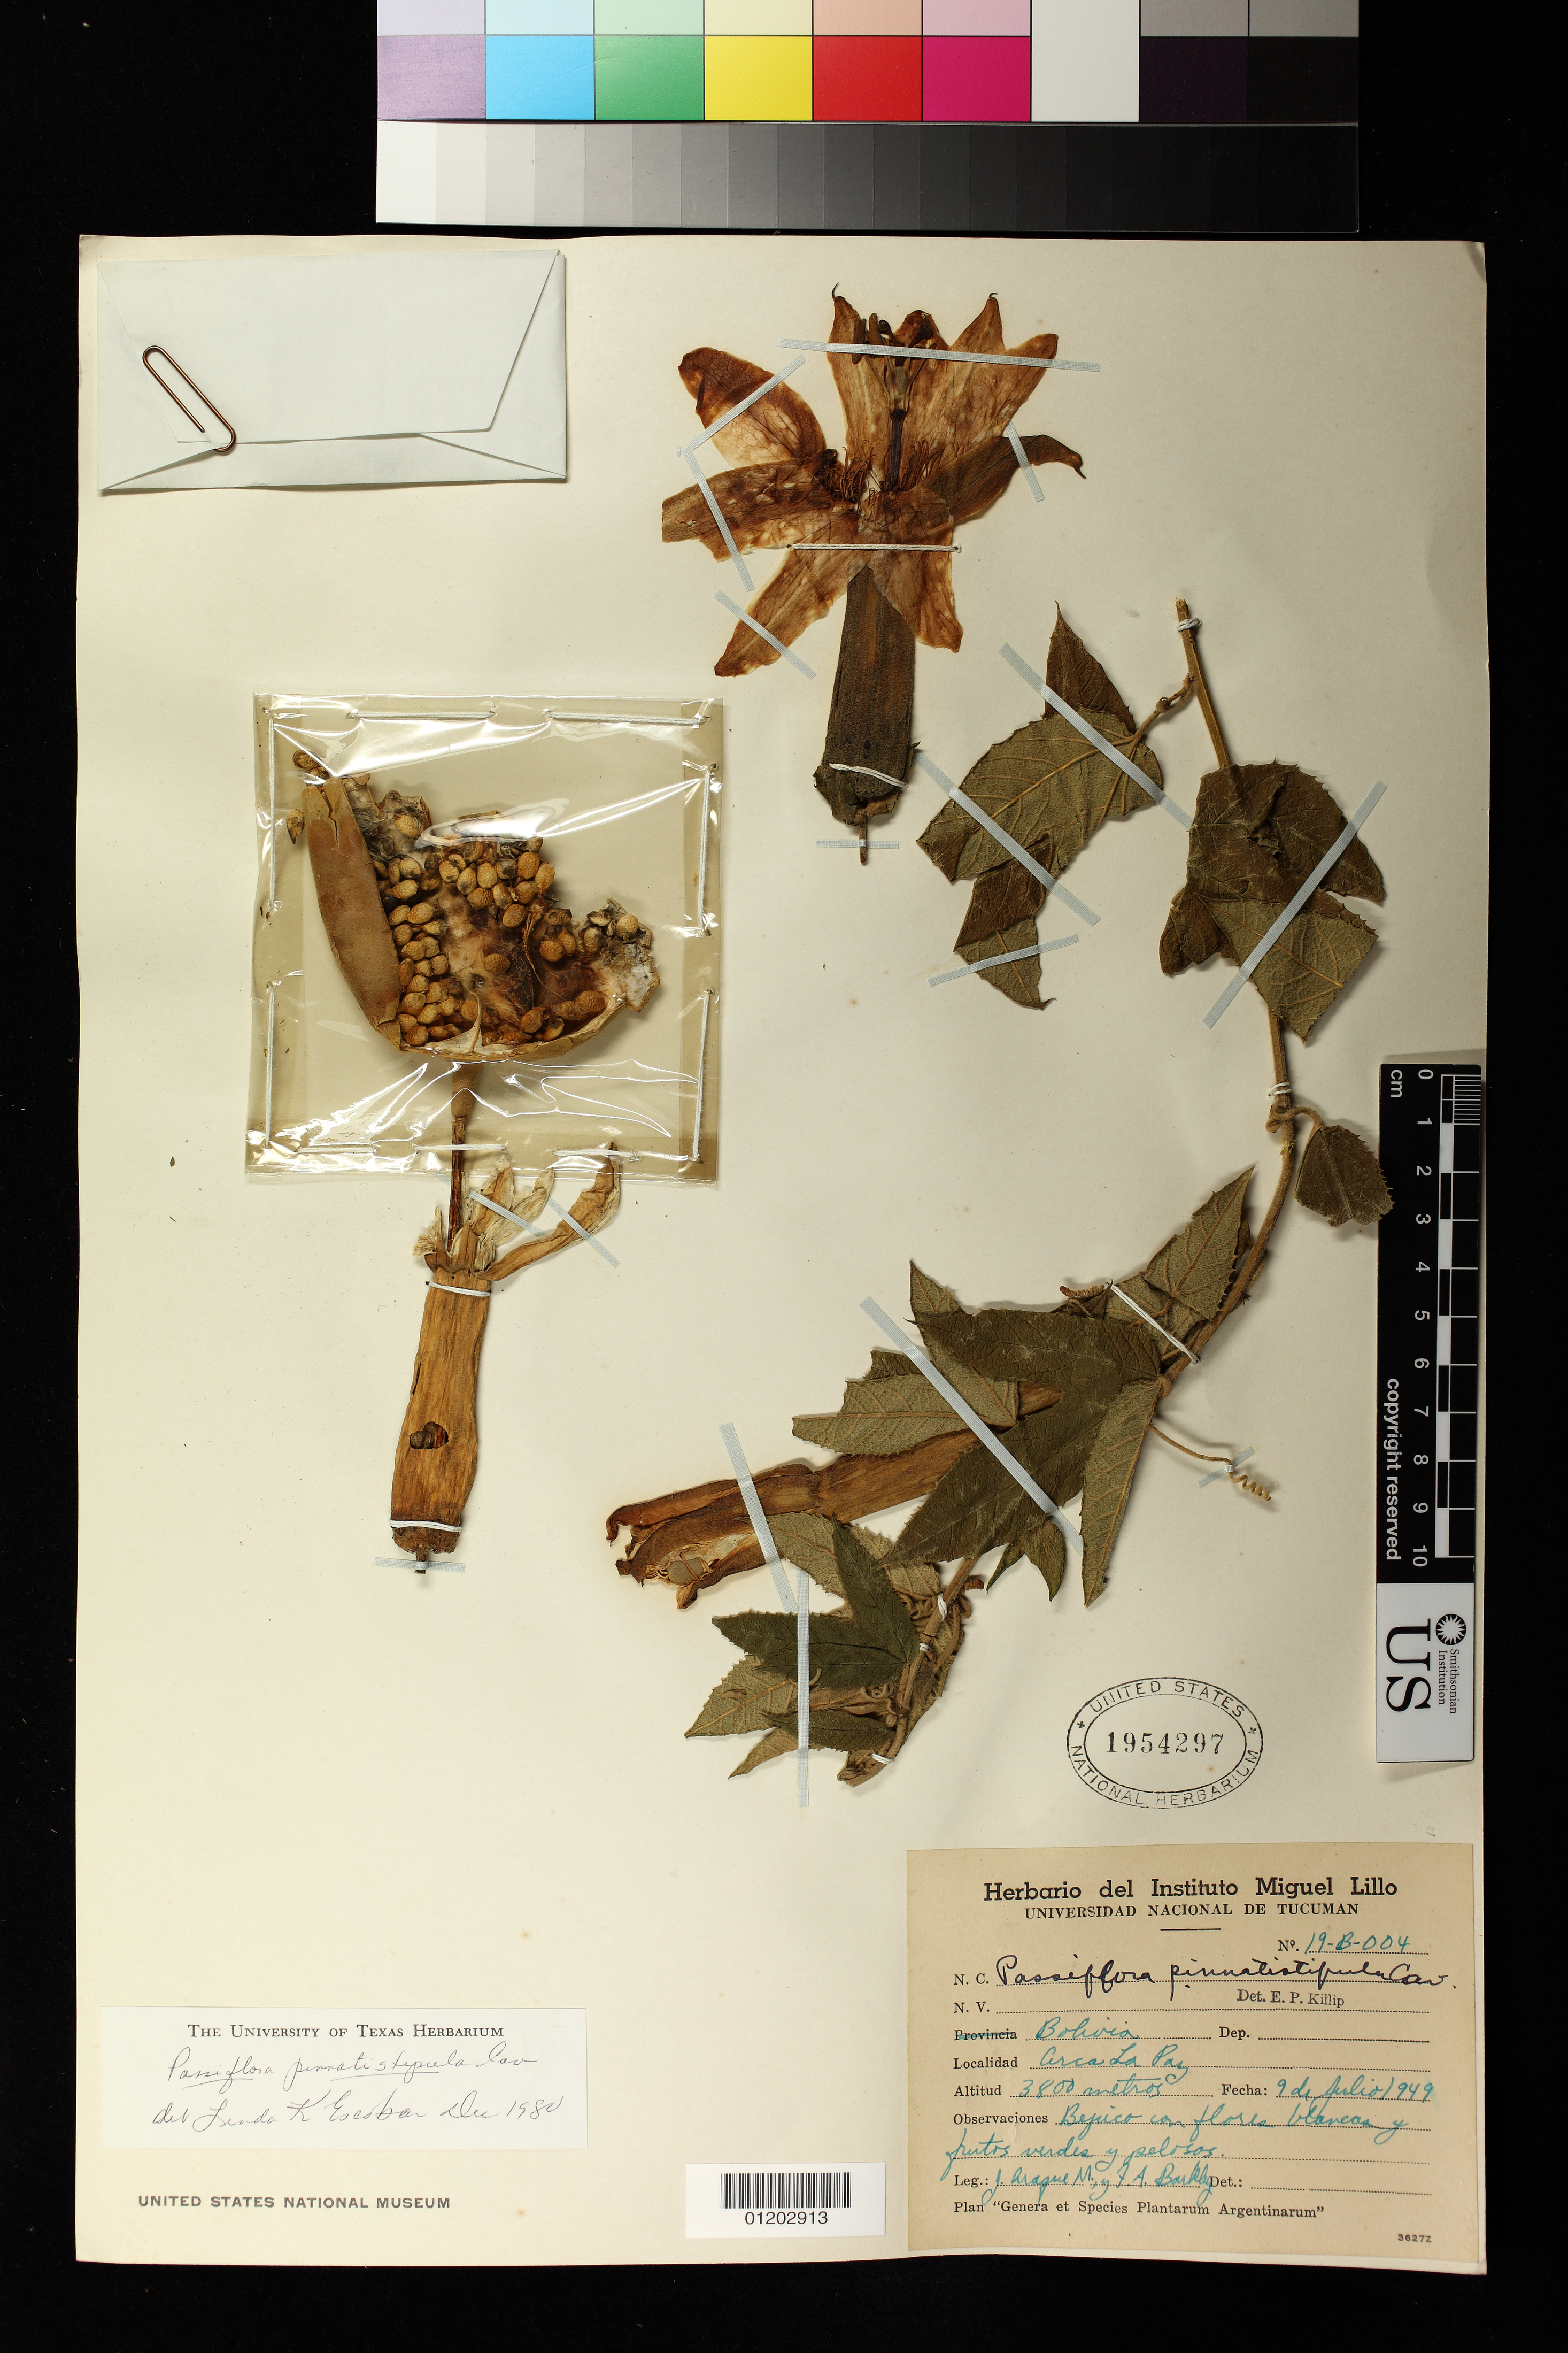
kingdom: Plantae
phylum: Tracheophyta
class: Magnoliopsida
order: Malpighiales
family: Passifloraceae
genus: Passiflora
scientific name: Passiflora pinnatistipula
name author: Cav.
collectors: J. Araque Molina & F. A. Barkley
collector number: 19-b-004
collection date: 1949-09-07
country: Bolivia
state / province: La Paz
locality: Arca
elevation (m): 3800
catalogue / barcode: US 1954297